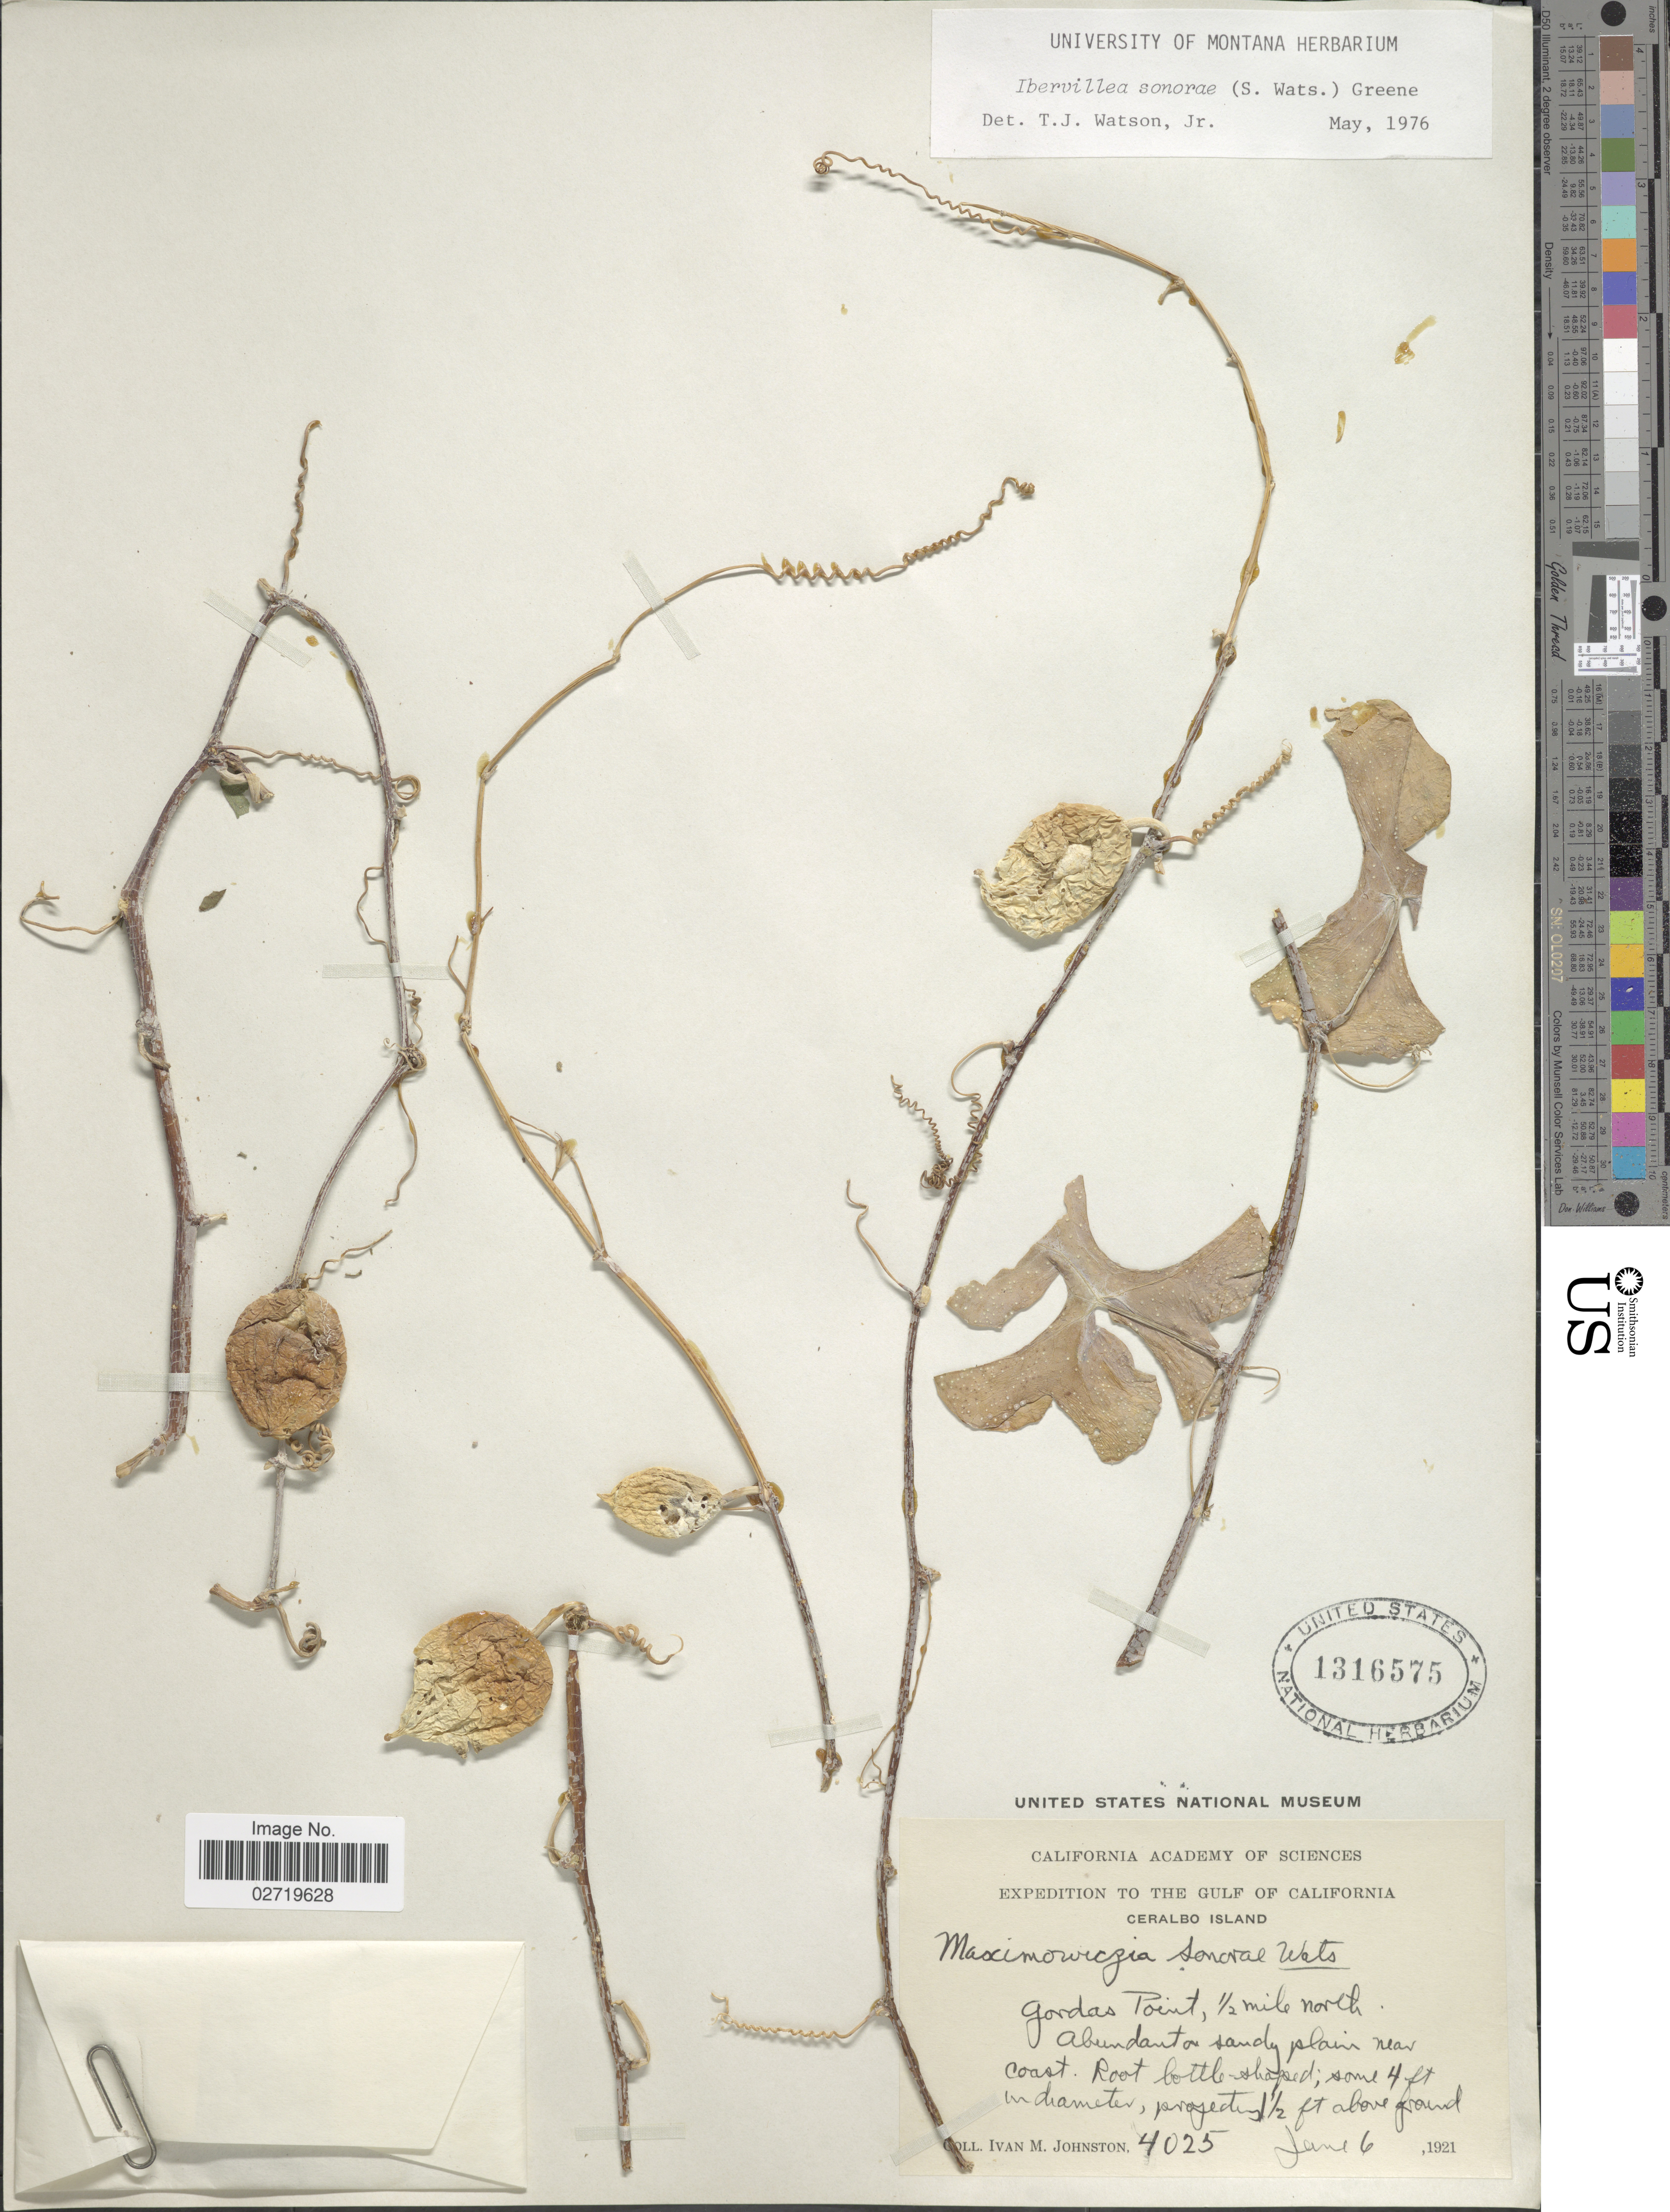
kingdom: Plantae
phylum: Tracheophyta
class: Magnoliopsida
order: Cucurbitales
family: Cucurbitaceae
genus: Ibervillea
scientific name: Ibervillea sonorae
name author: (S. Watson) Greene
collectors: I.M. Johnston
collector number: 4025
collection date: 1921-06-06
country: United States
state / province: California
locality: The Gulf of California, Ceralbo Island, Gordas Point, ½ mile north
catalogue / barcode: US 1316575